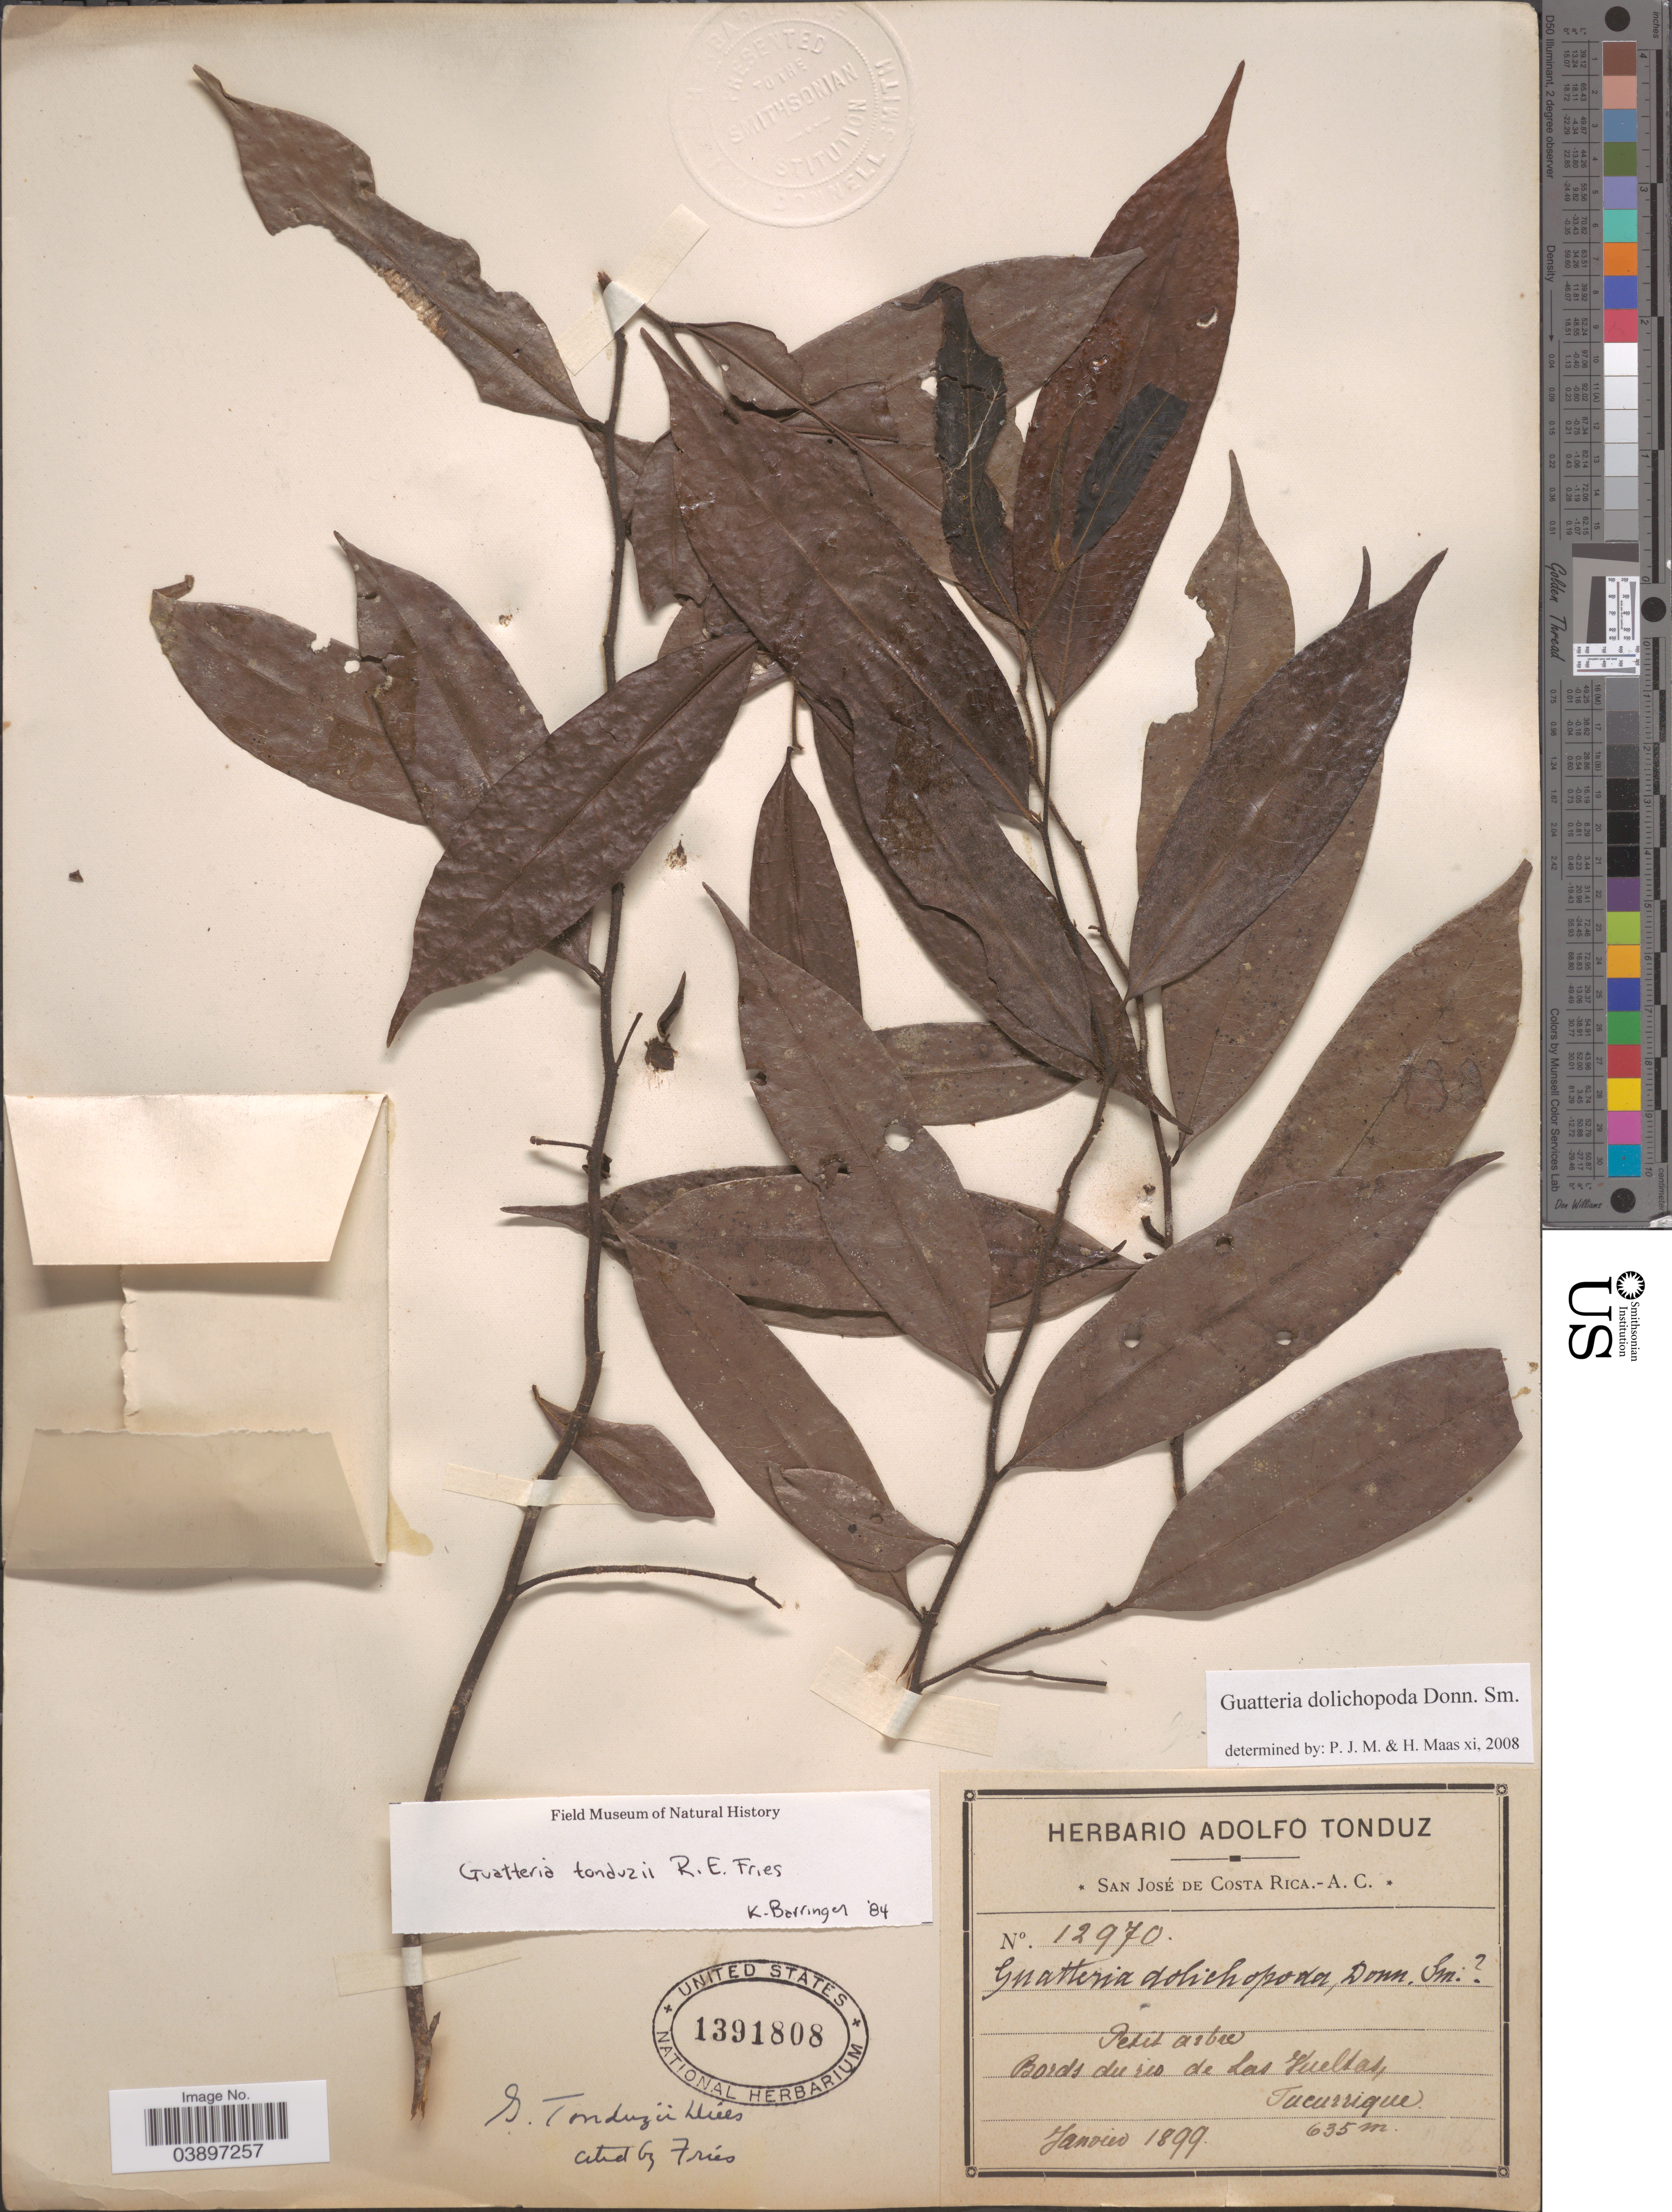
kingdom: Plantae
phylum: Tracheophyta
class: Magnoliopsida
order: Magnoliales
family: Annonaceae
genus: Guatteria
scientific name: Guatteria dolichopoda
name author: Donn. Sm.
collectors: ex Herb. Adolfo Tonduz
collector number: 12970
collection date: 1899-01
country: Costa Rica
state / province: San José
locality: Bords du rio de Las Vueltas, Tucurrique.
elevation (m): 635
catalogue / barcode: US 1391808